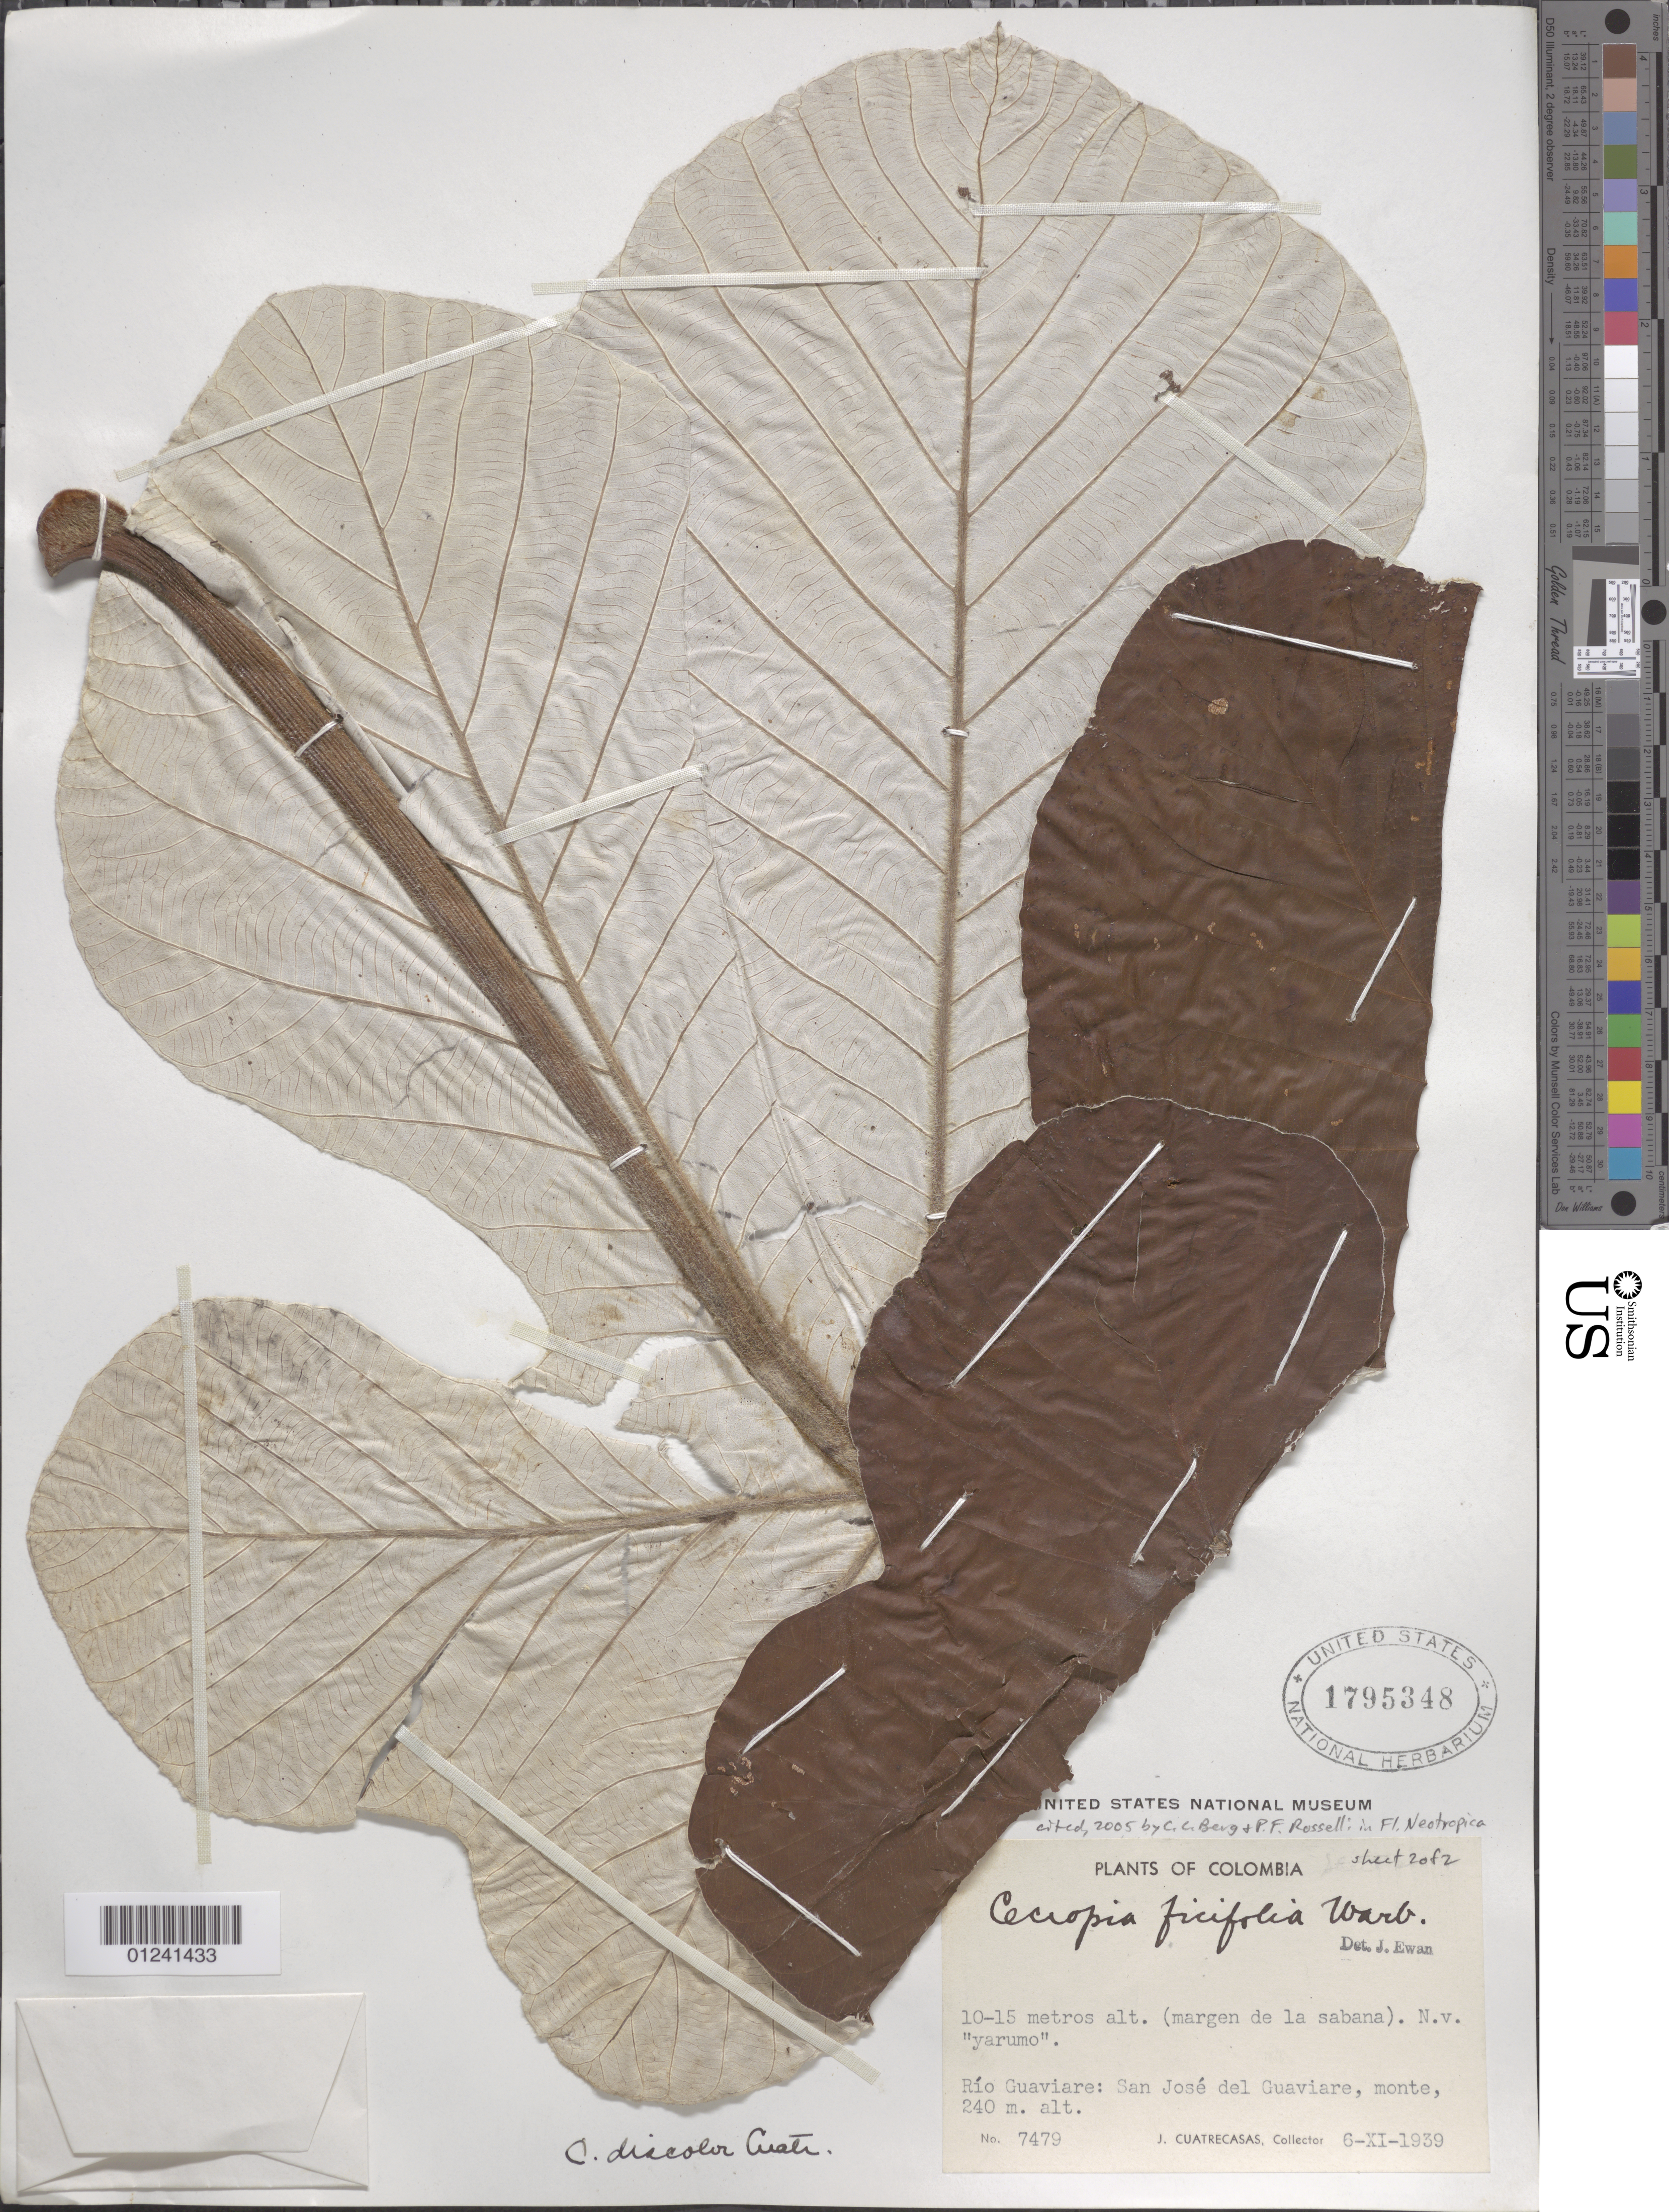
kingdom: Plantae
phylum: Tracheophyta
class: Magnoliopsida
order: Rosales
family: Urticaceae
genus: Cecropia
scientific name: Cecropia ficifolia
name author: Snethlage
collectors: J. Cuatrecasas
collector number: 7479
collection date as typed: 06 Nov 1939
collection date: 1939-11-06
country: Colombia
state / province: Vaupés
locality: Rio Guaviare, San Jose del Guaviare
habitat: margen de la sabana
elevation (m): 240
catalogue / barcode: US 1795348